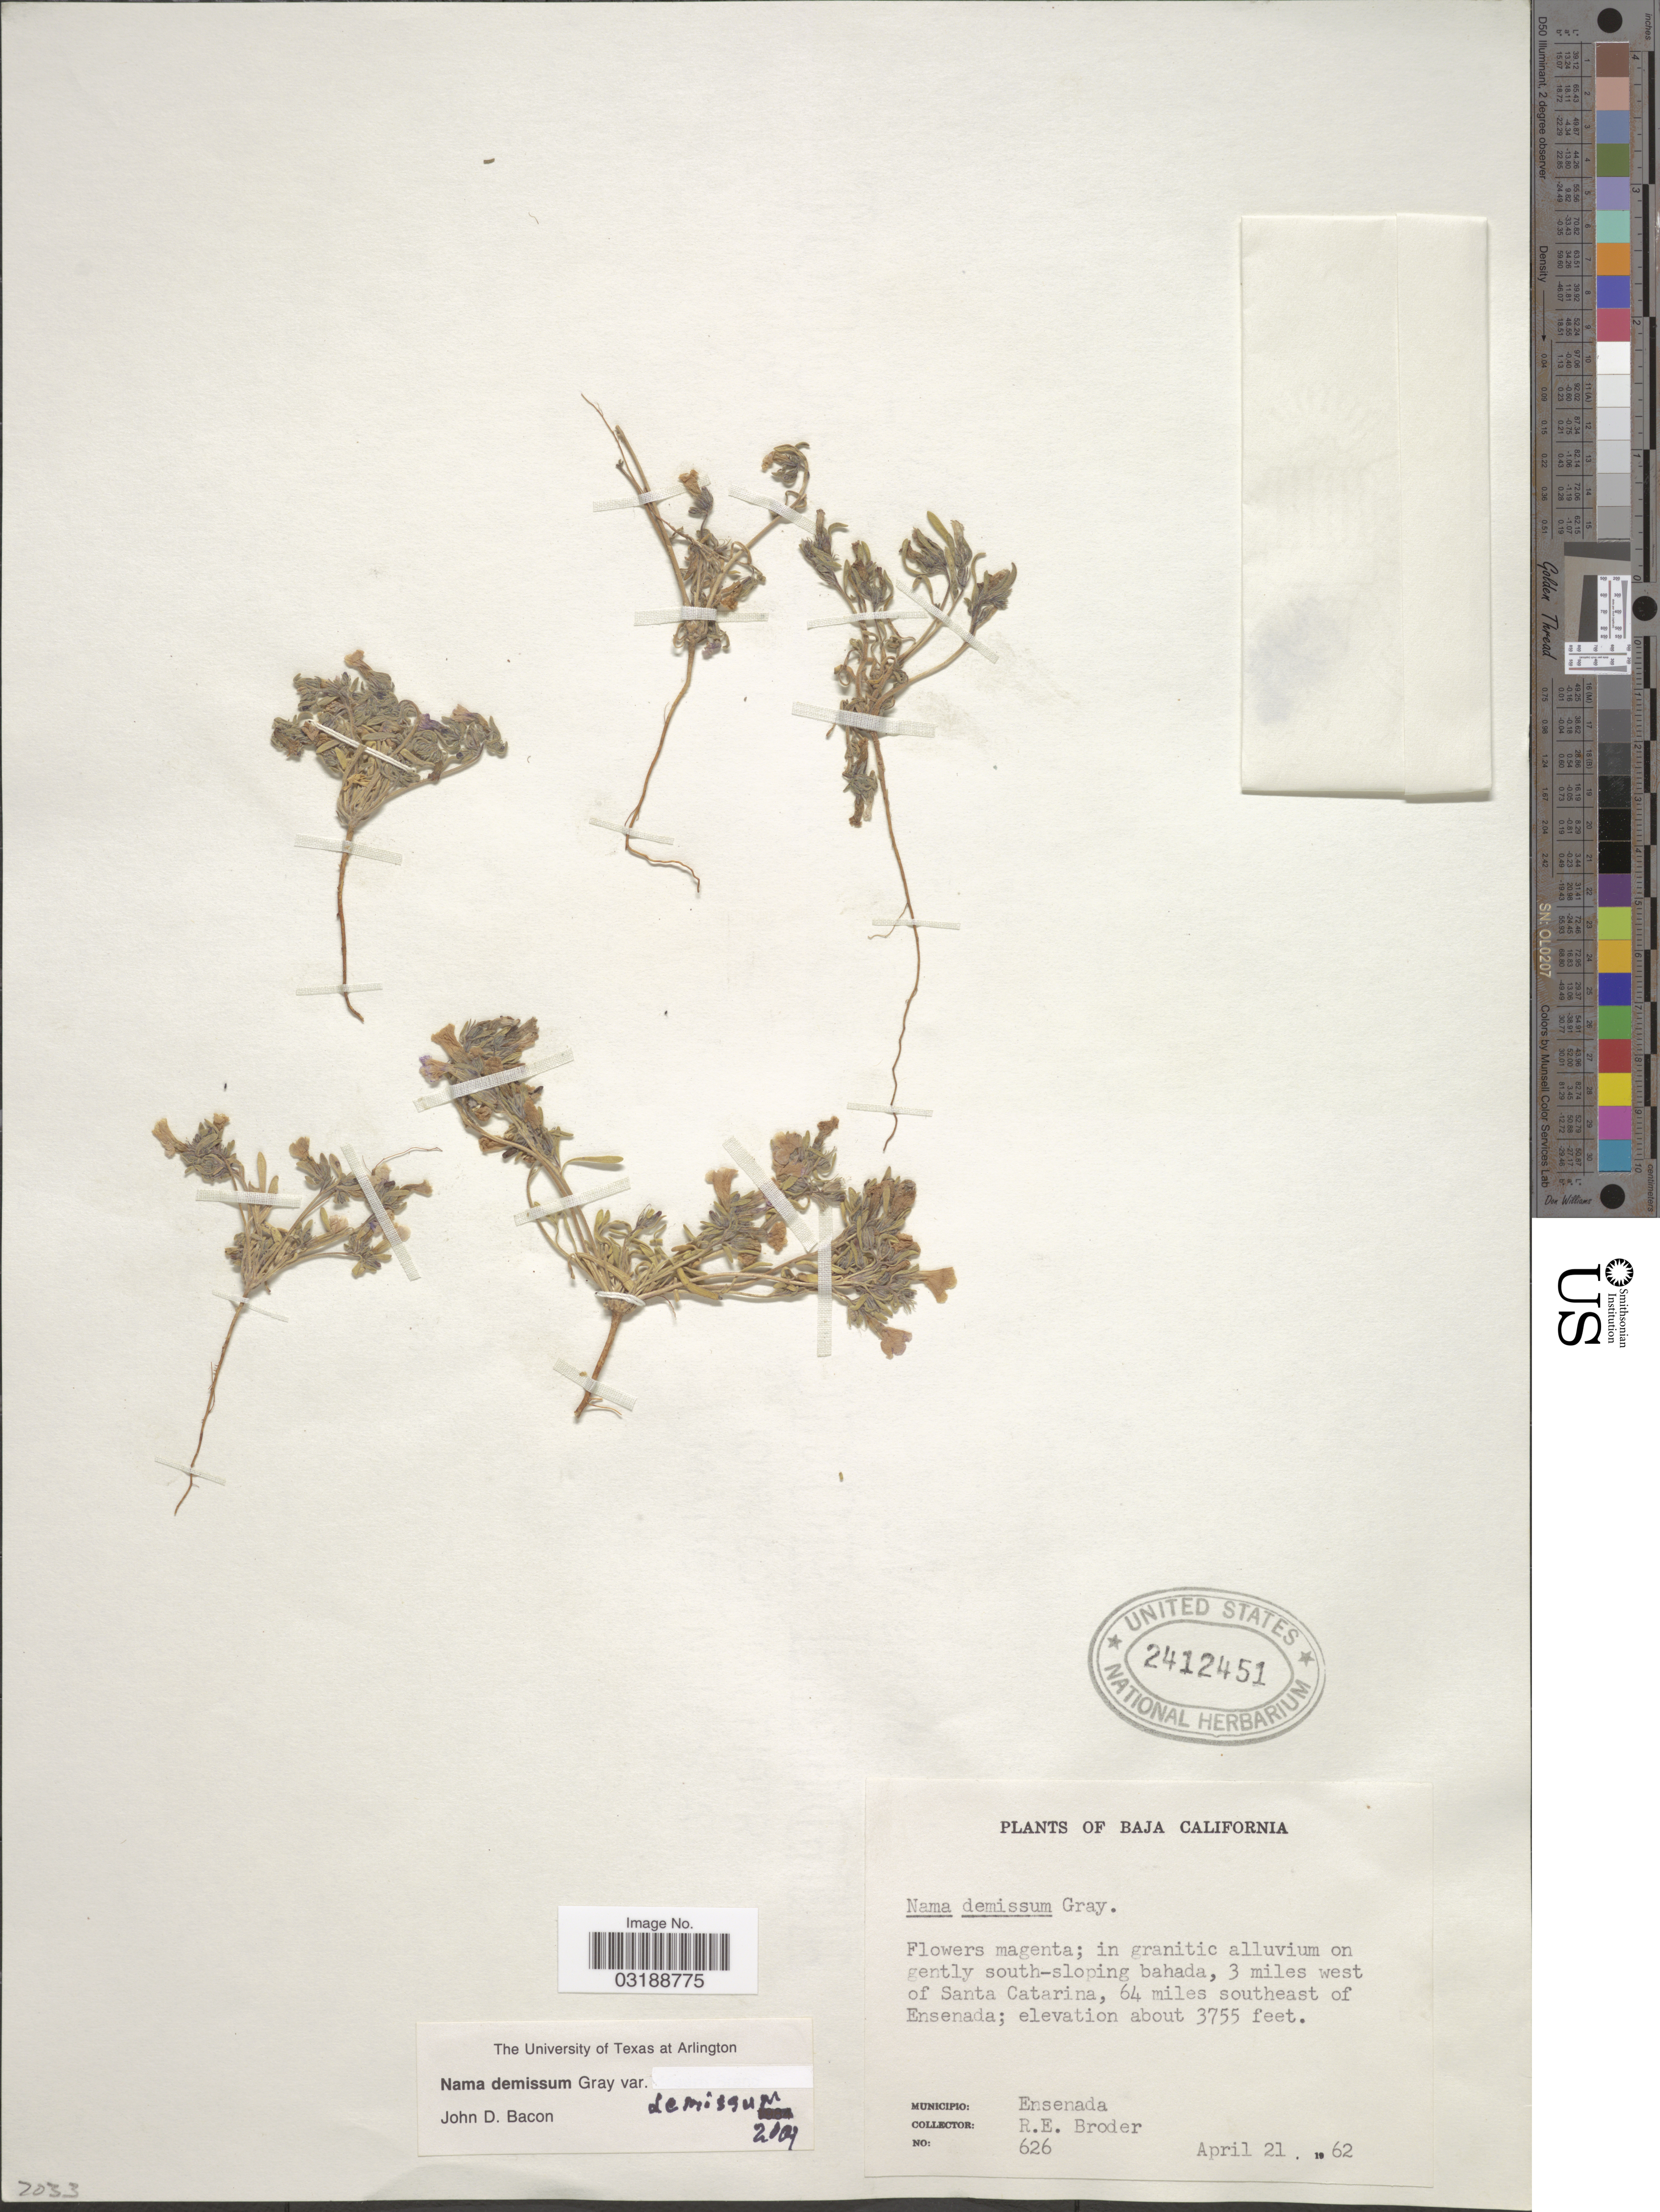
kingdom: Plantae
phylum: Tracheophyta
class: Magnoliopsida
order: Boraginales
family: Namaceae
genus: Nama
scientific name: Nama demissa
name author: A. Gray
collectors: R. Broder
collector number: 626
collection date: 1962-04-21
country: Mexico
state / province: Baja California Norte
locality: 3 miles west of Santa Catarina, 64 miles southeast of Ensenada. Municipio: Ensenada.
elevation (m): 1145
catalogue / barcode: US 2412451